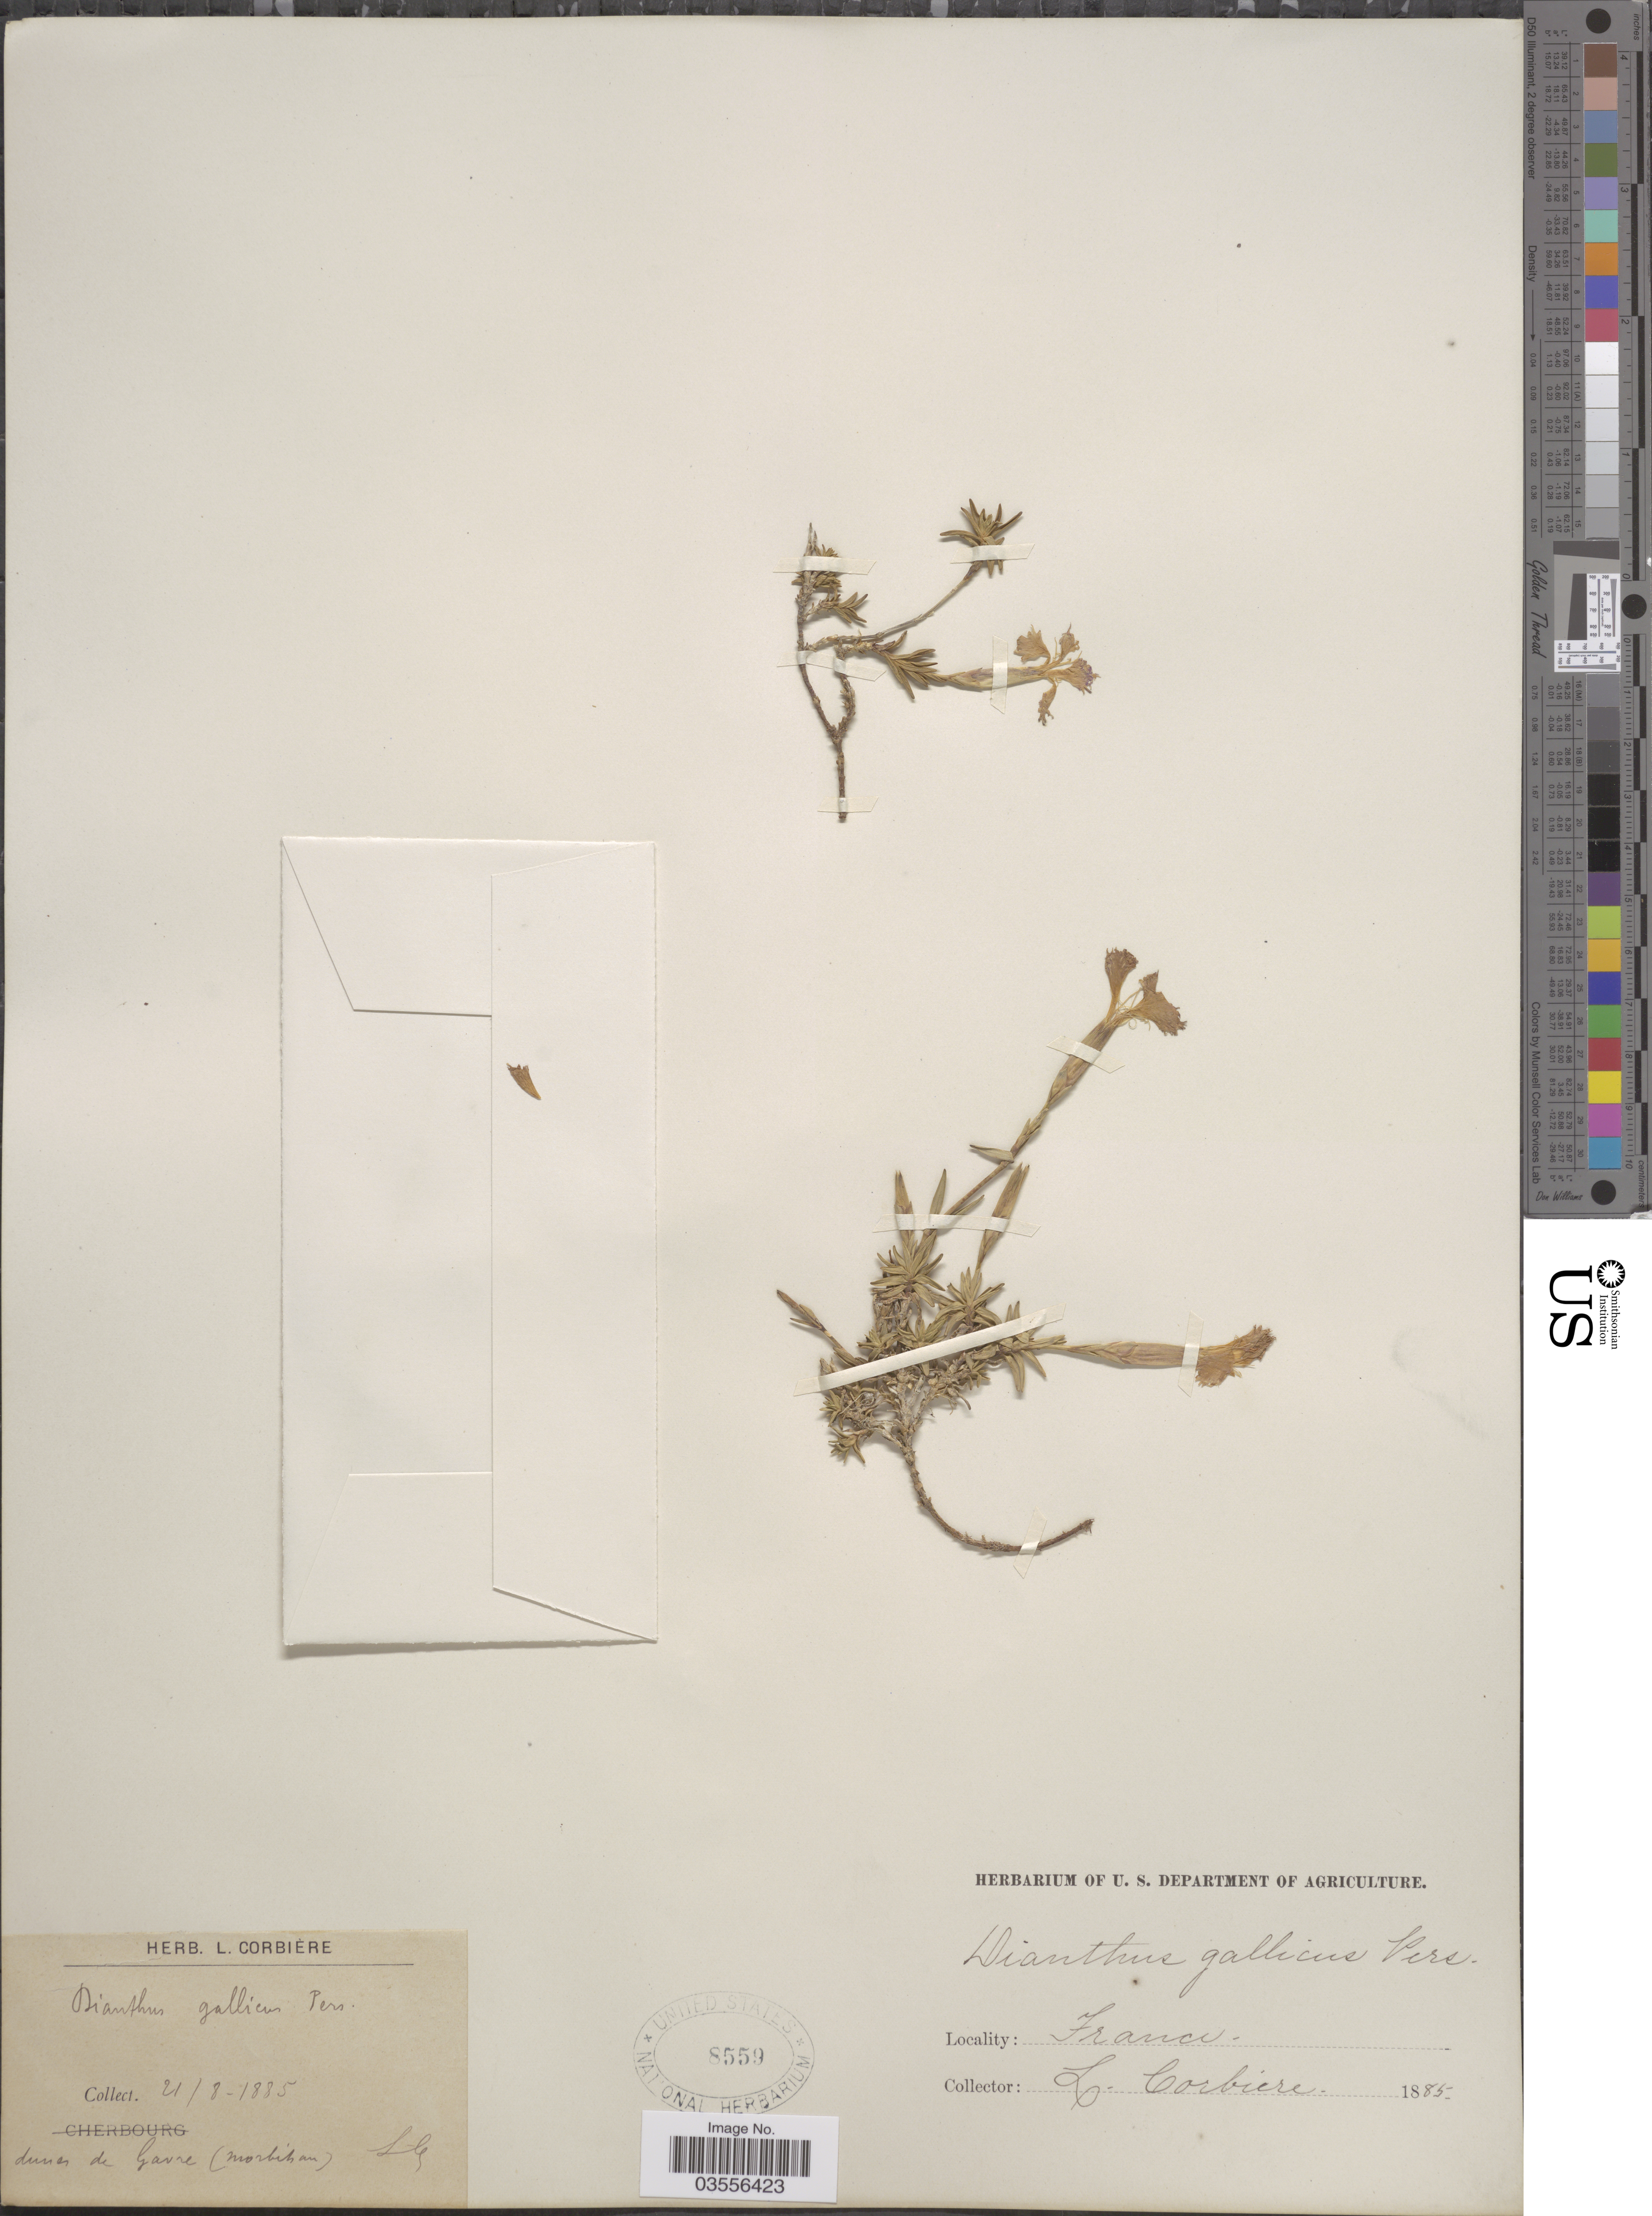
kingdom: Plantae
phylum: Tracheophyta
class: Magnoliopsida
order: Caryophyllales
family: Caryophyllaceae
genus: Dianthus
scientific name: Dianthus gallicus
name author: Pers.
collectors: L. Corbière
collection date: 1885-08-21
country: France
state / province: Bretagne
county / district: Morbihan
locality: Dunes de Gavre (Morbihan).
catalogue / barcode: US 8559